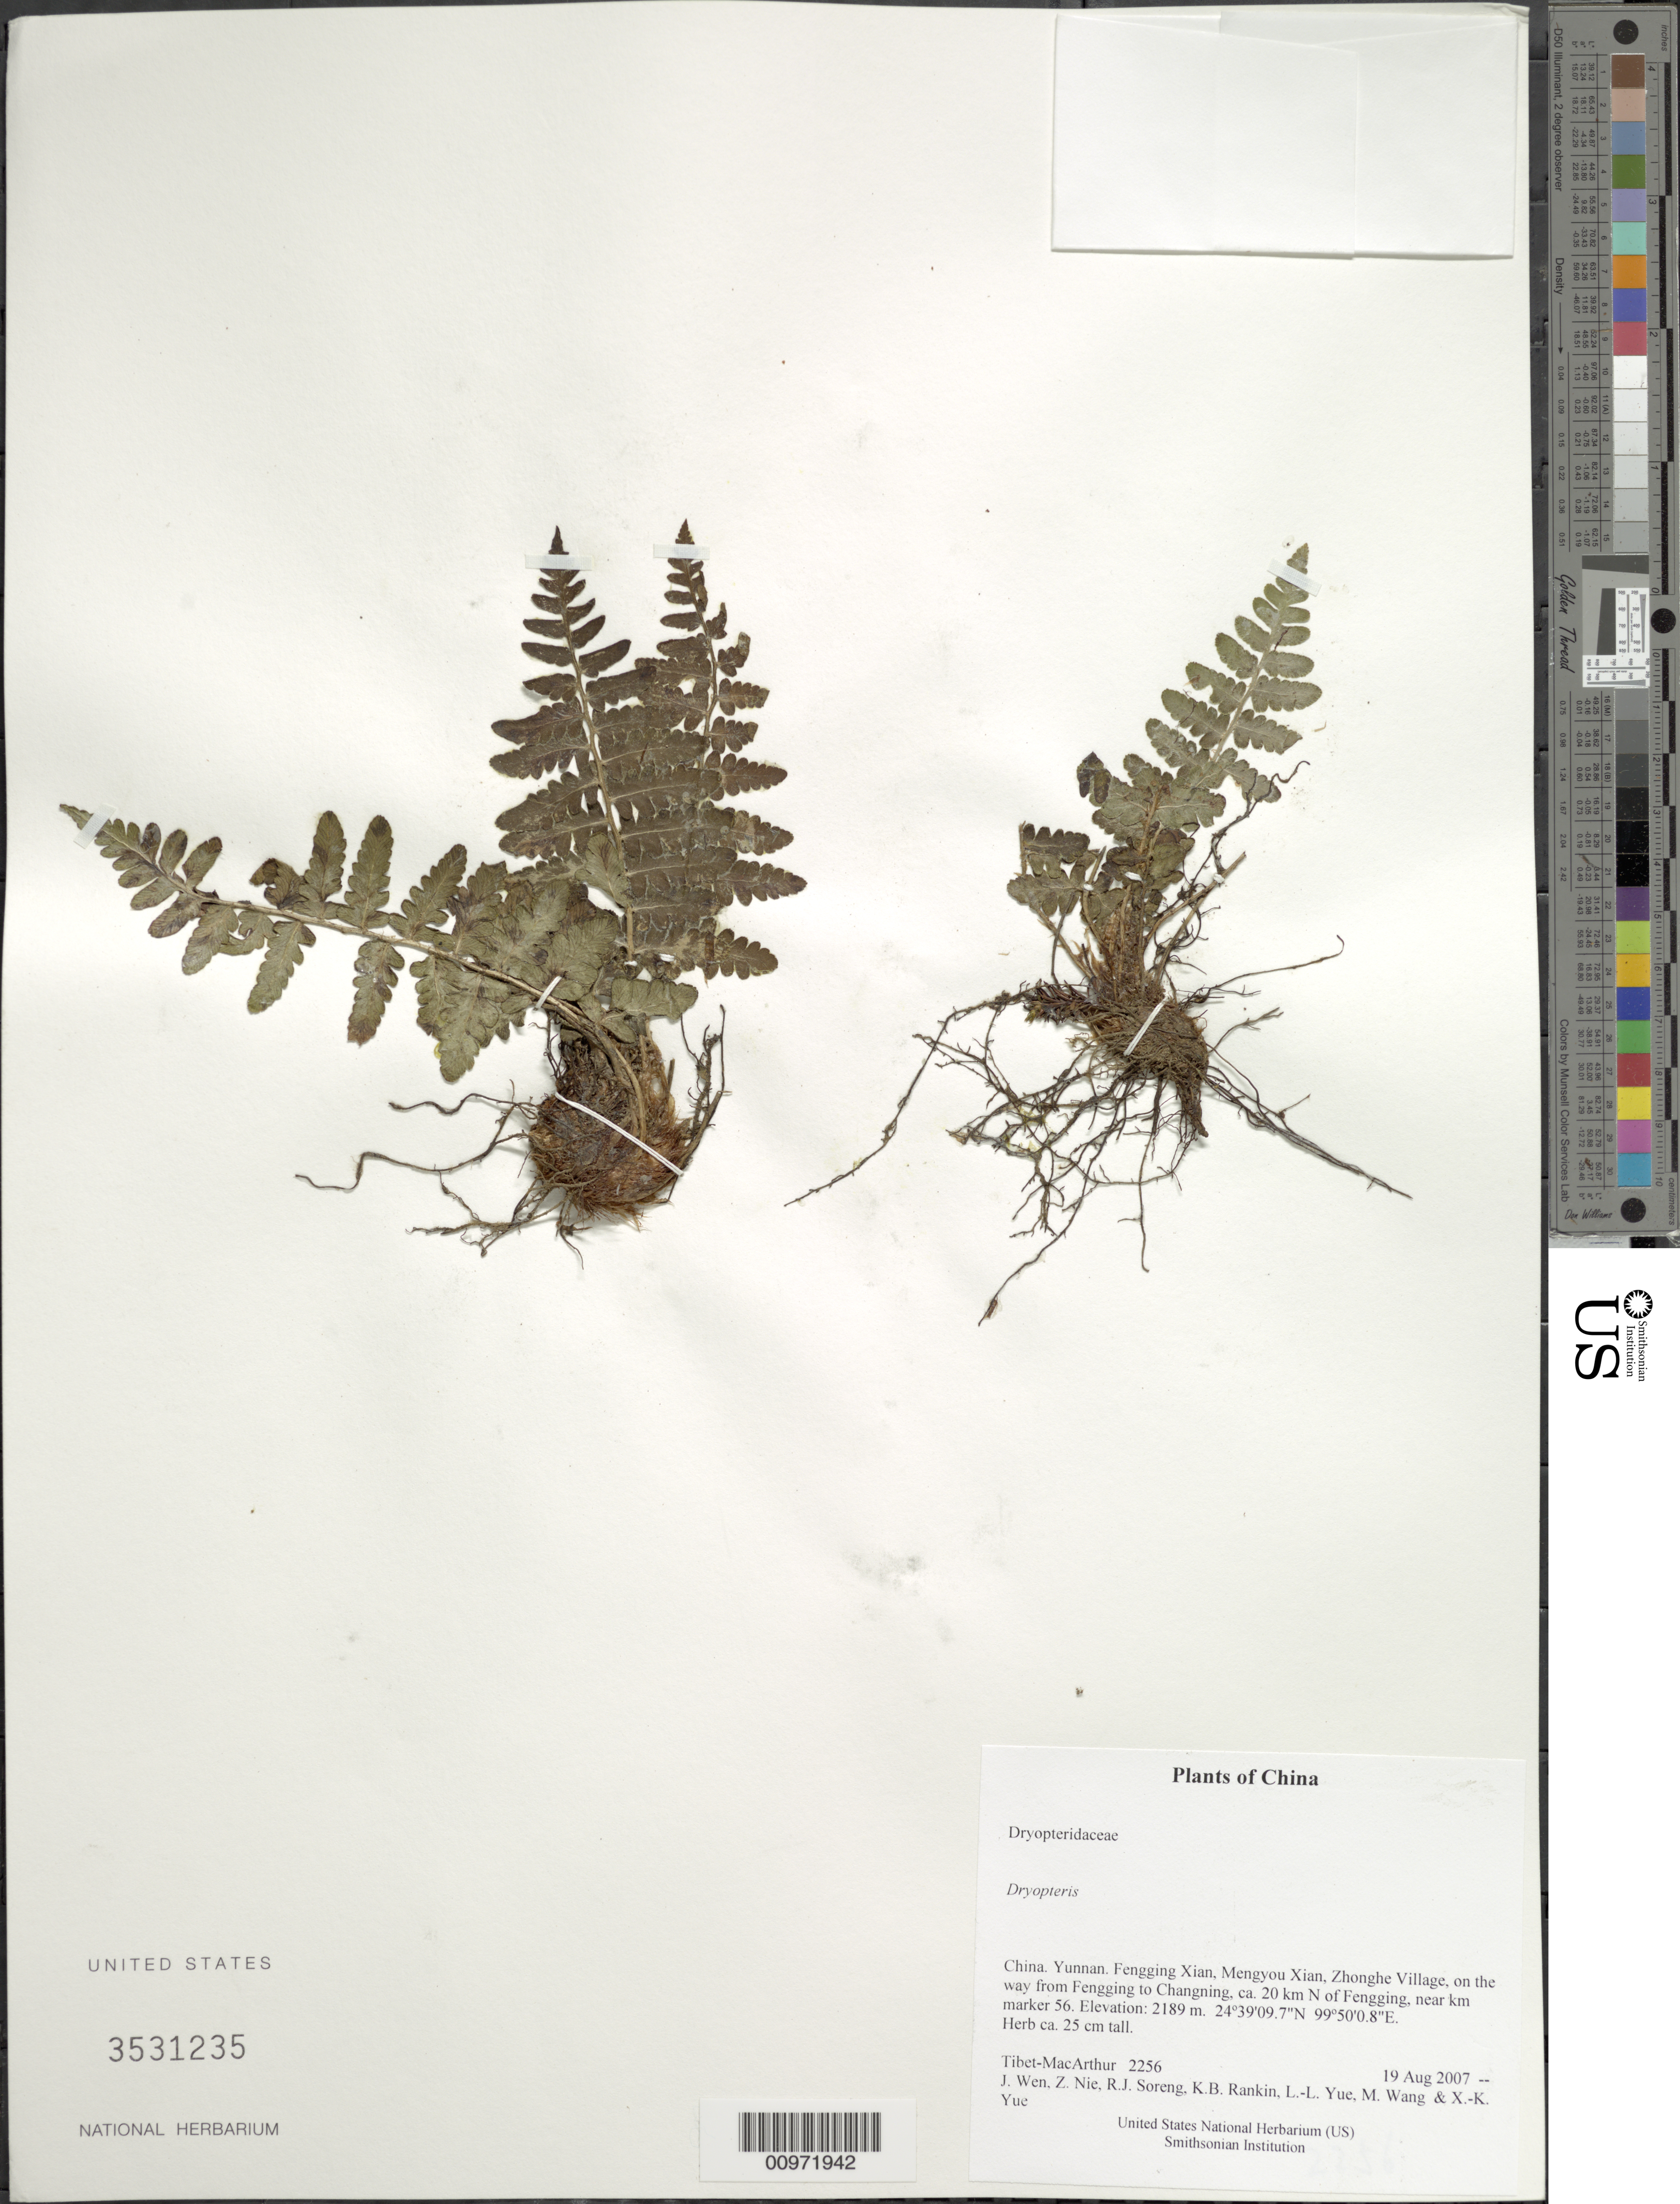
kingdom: Plantae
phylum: Tracheophyta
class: Polypodiopsida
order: Polypodiales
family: Dryopteridaceae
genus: Dryopteris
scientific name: Dryopteris sp.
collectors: Tibet-MacArthur, J. Wen, Z. Nie, R. J. Soreng, K. Rankin, L. Yue, M. Wang & X. Yue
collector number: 2256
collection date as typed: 19 Aug 2007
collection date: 2007-08-19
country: China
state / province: Yunnan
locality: Fengging Xian, Mengyou Xian, Zhonghe Village, on the way from Fengging to Changning, ca. 20 km N of Fengging, near km marker 56.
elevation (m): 2189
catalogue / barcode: US 3531235